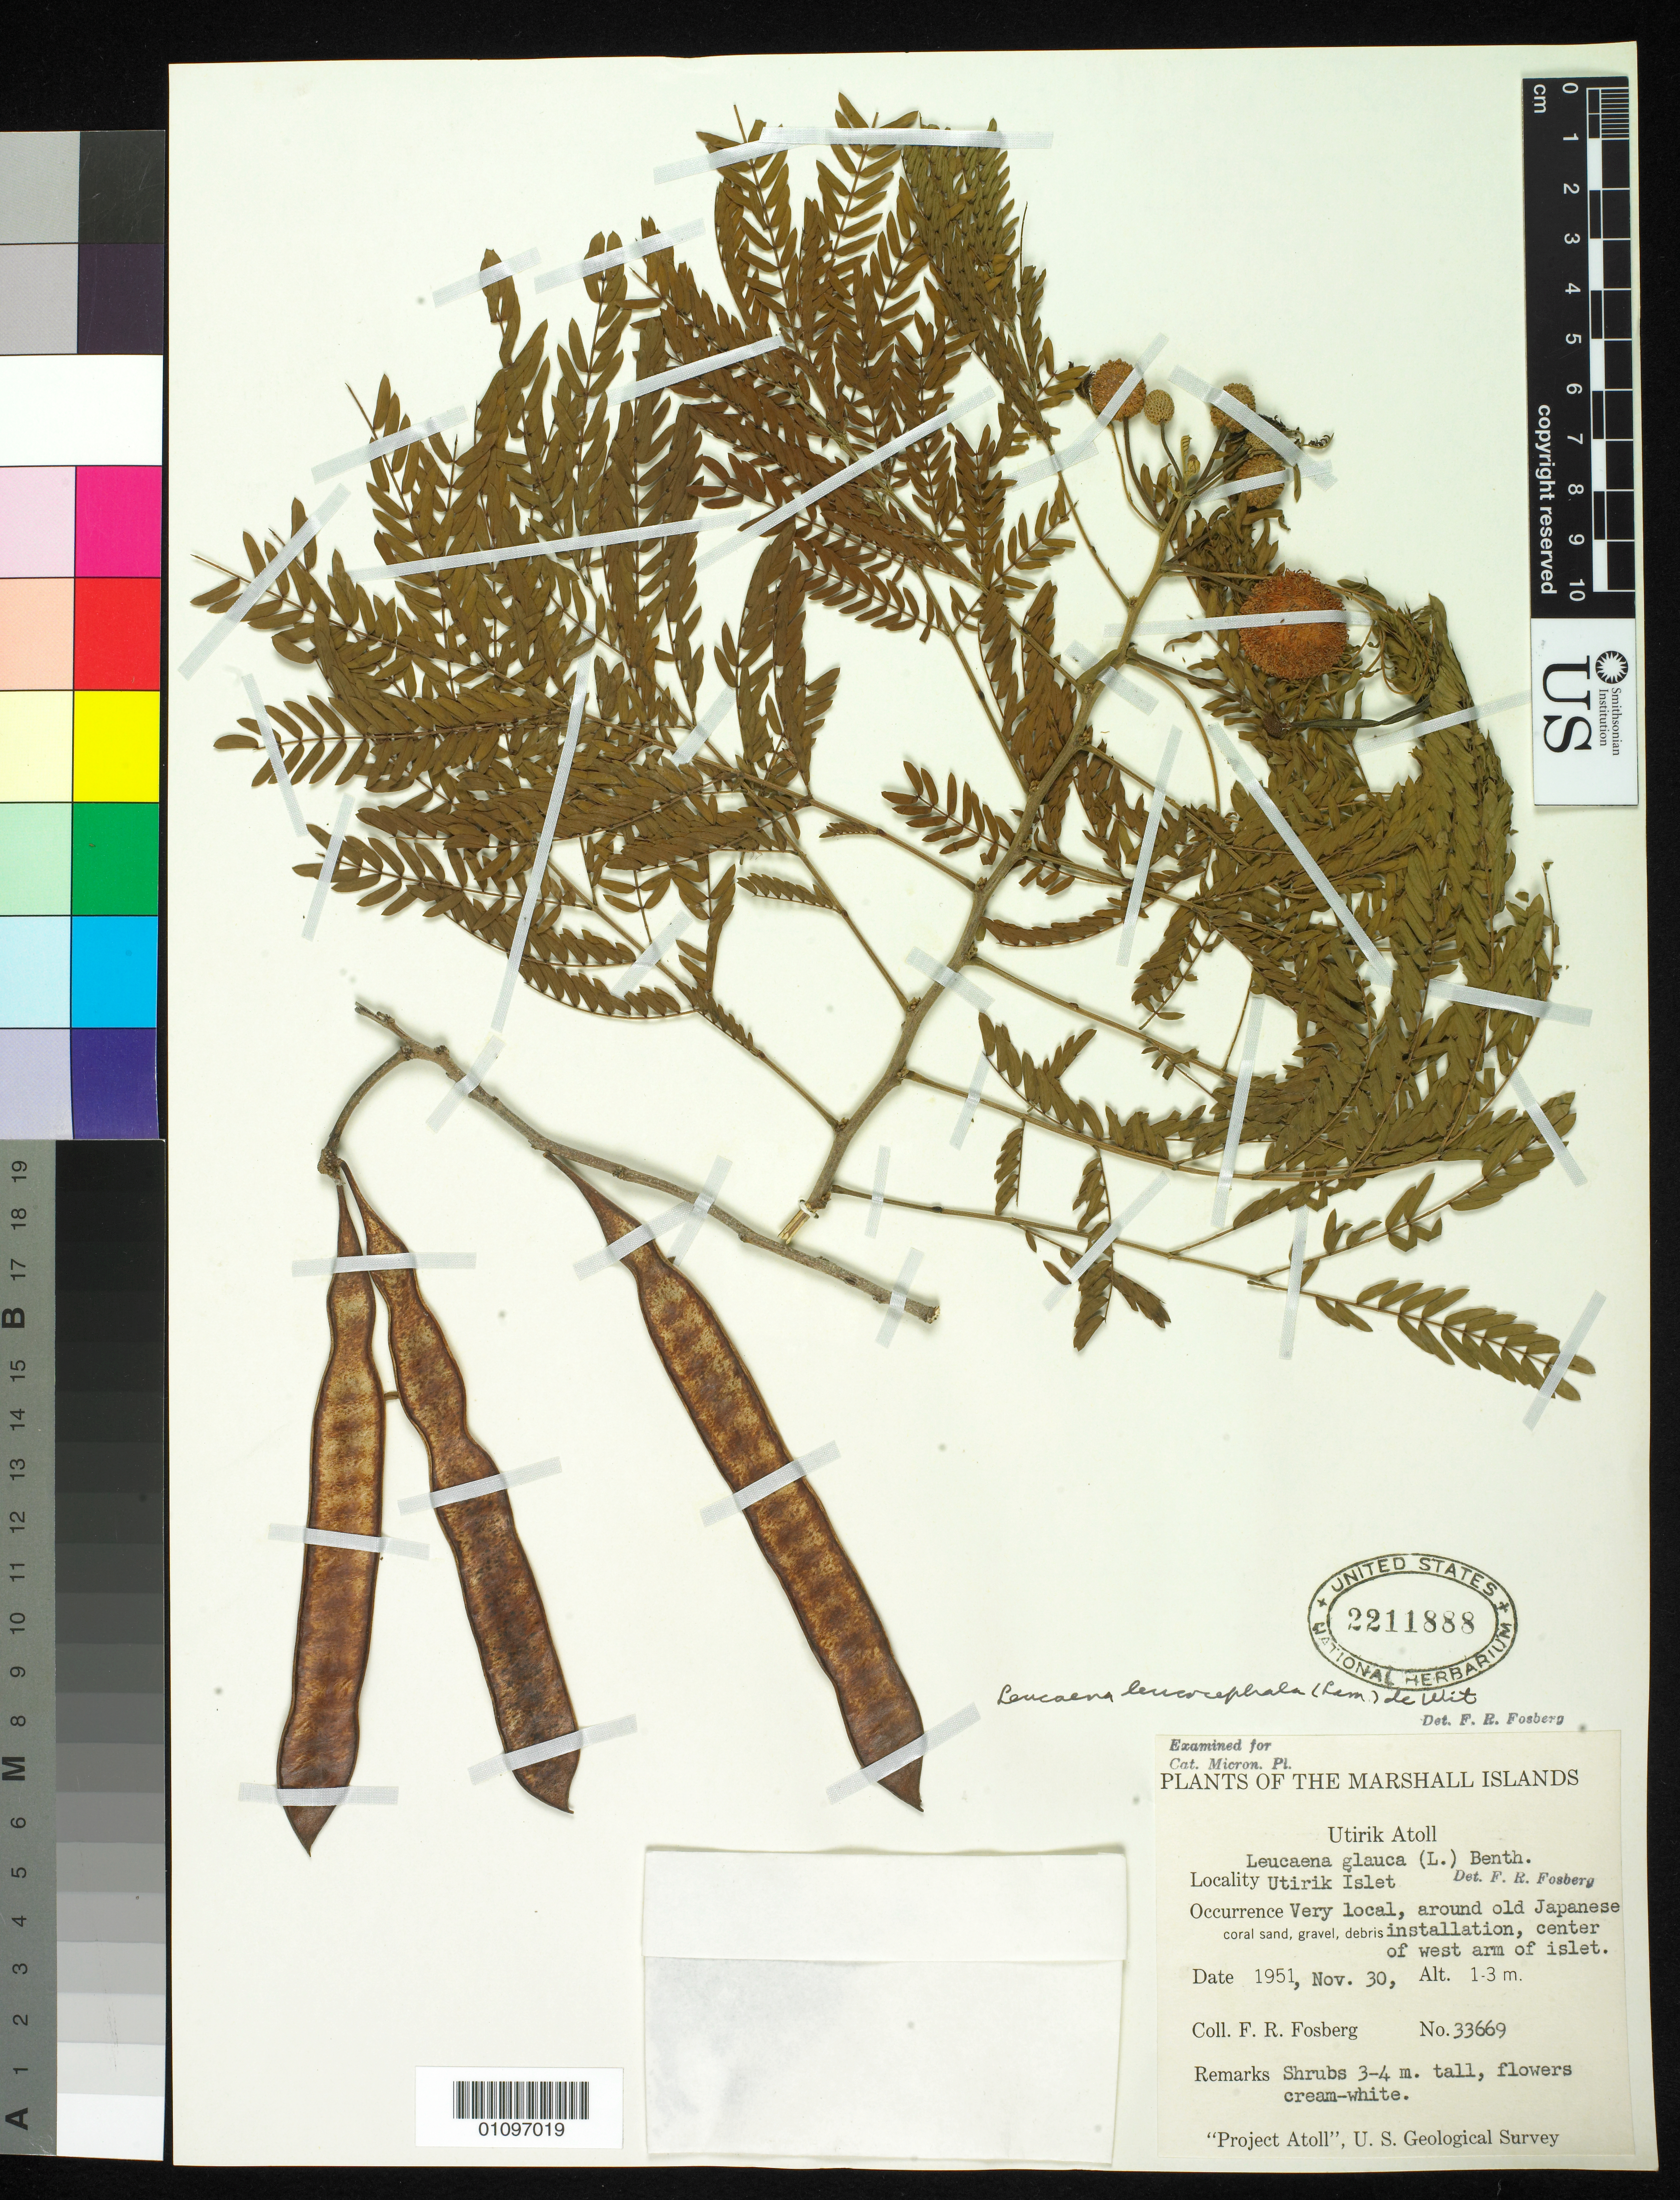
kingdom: Plantae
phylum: Tracheophyta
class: Magnoliopsida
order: Fabales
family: Fabaceae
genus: Leucaena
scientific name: Leucaena leucocephala subsp. leucocephala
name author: (Lam.) de Wit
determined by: Lorence, David H., (PTBG), National Tropical Botanical Garden (UNITED STATES)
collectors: F. R. Fosberg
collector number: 33669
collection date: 1951-11-30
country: Marshall Islands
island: Utiki Atoll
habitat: Around old Japanese coral sand gravel, debris installation, center of west arm of islet.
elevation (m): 1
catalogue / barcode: US 2211888